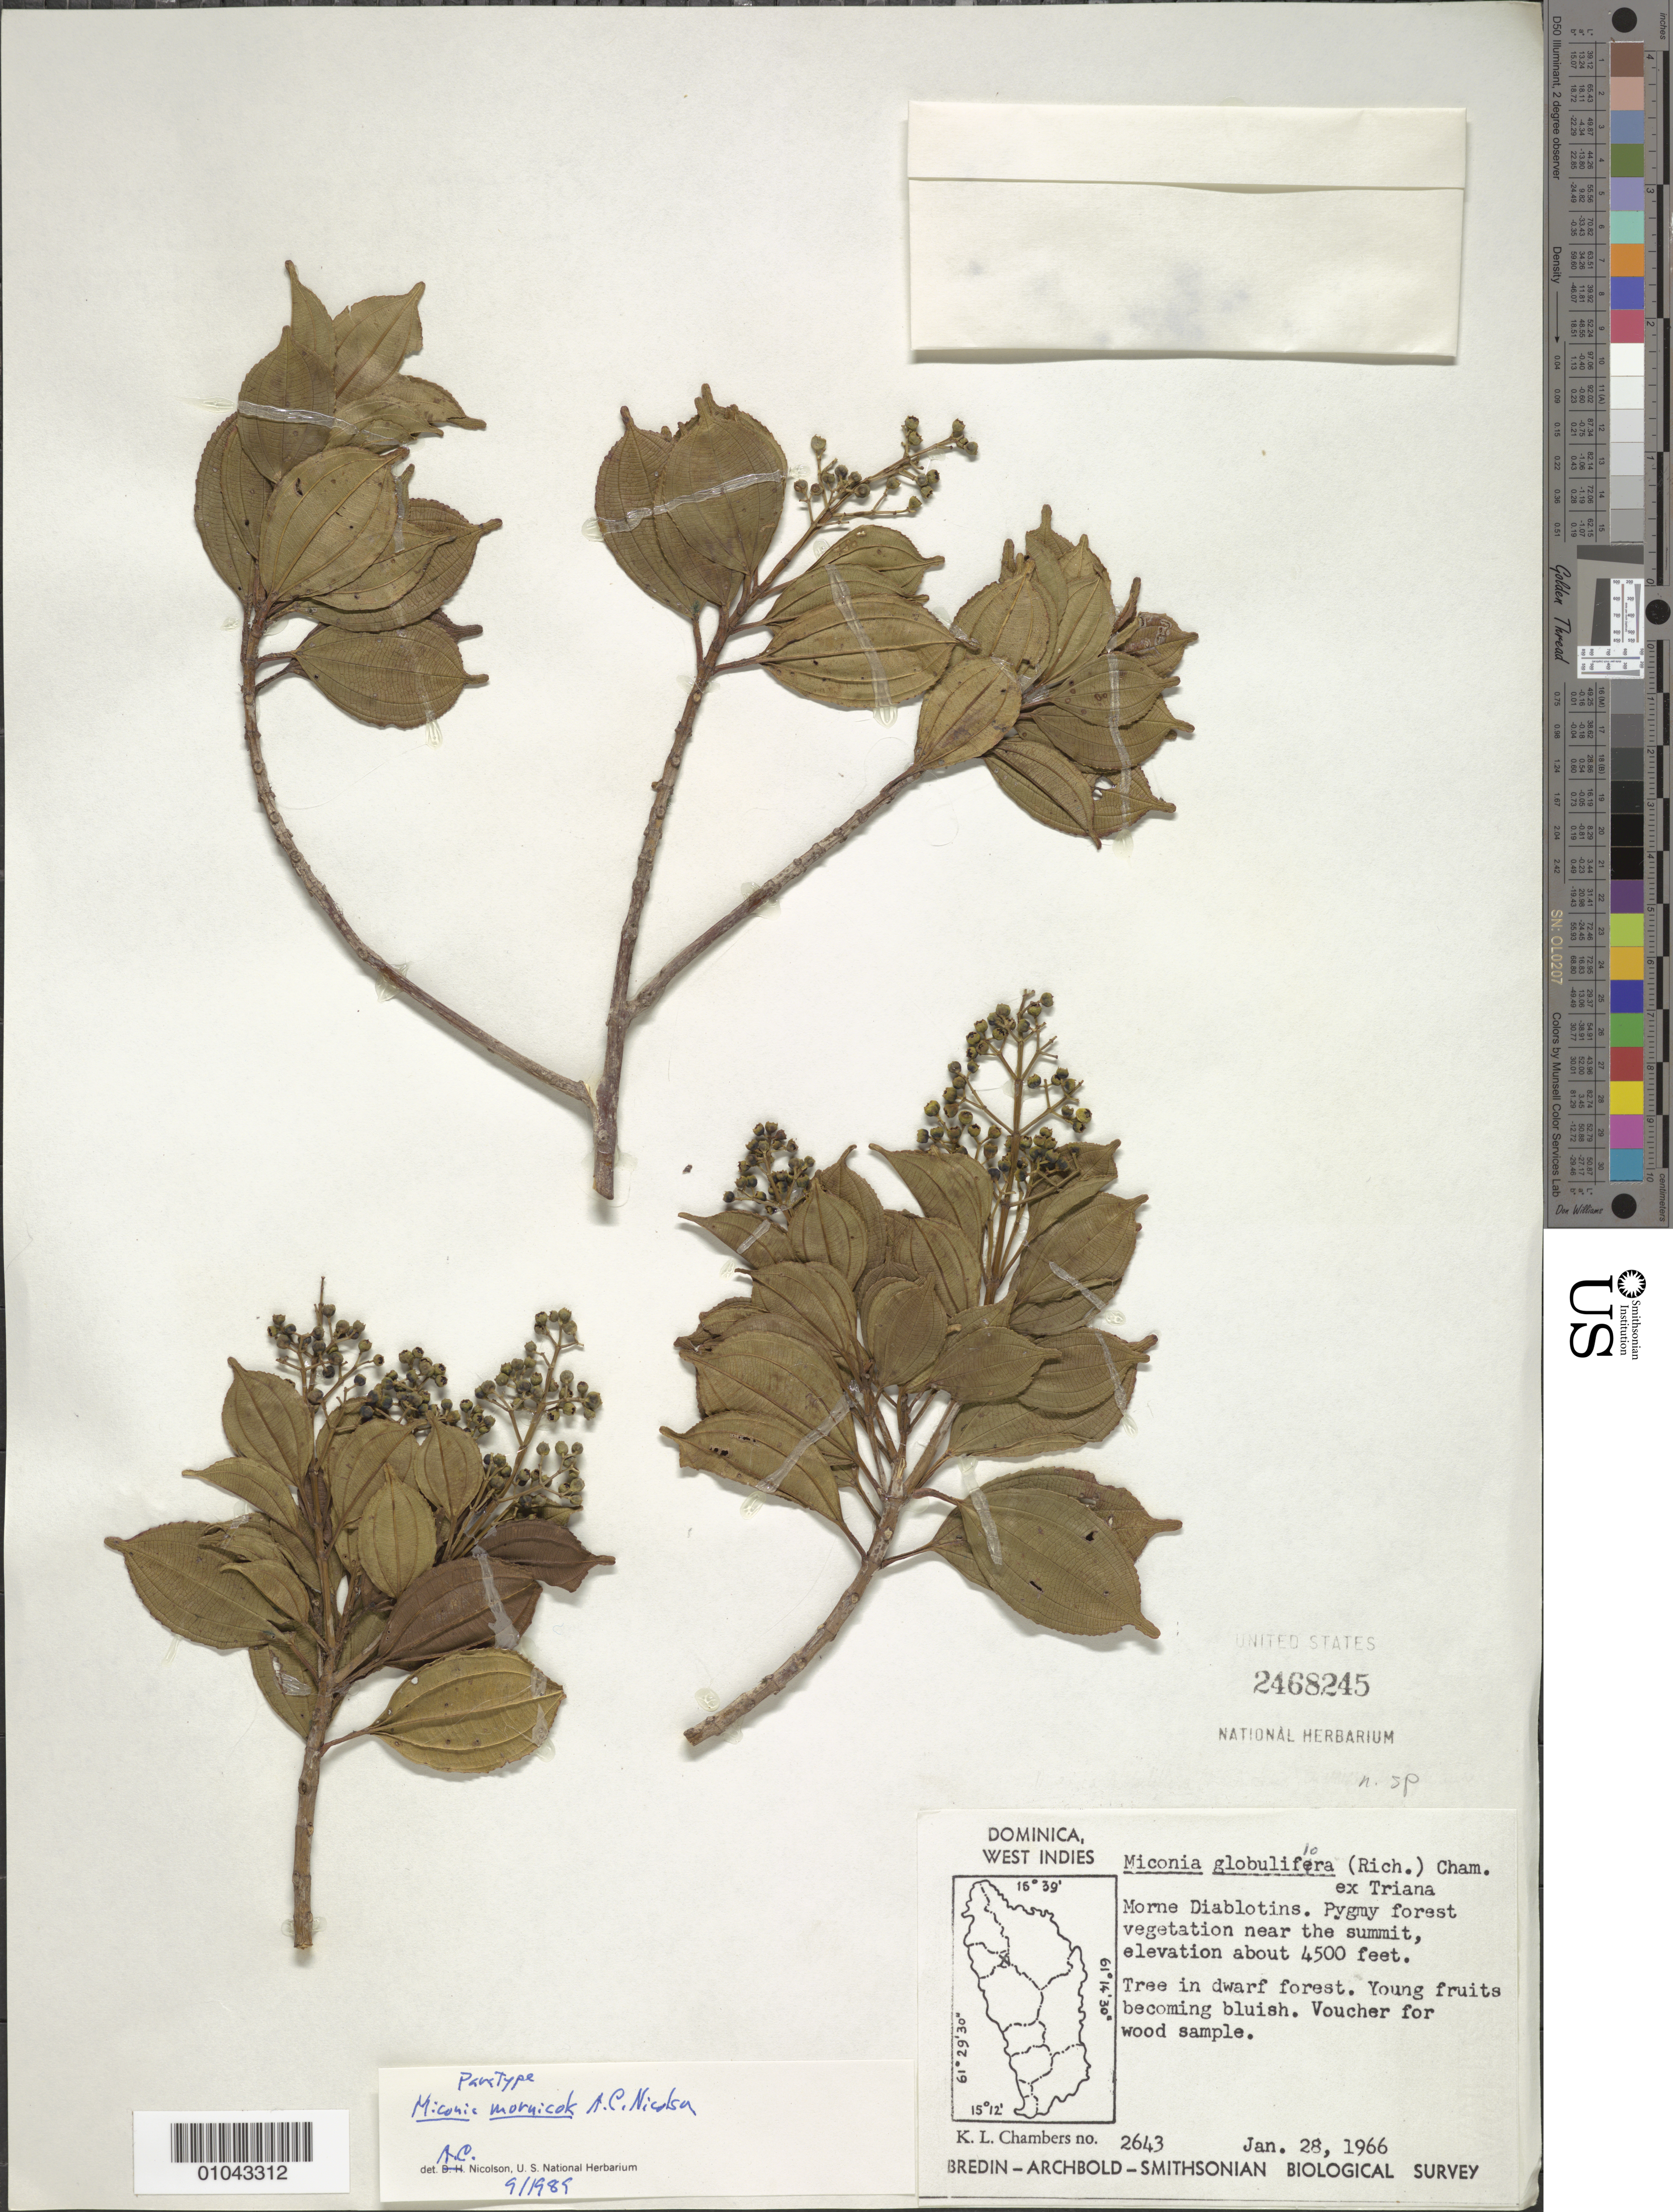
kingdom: Plantae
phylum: Tracheophyta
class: Magnoliopsida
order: Myrtales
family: Melastomataceae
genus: Miconia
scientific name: Miconia mornicola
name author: A.C. Nicolson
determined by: Nicolson, Alice C.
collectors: K. L. Chambers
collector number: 2643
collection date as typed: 28 Jan 1966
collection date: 1966-01-28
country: Dominica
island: Dominica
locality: Morne Diablotins, near summit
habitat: Pygmy forest vegetation; in dwarf forest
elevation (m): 1372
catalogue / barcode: US 2468245